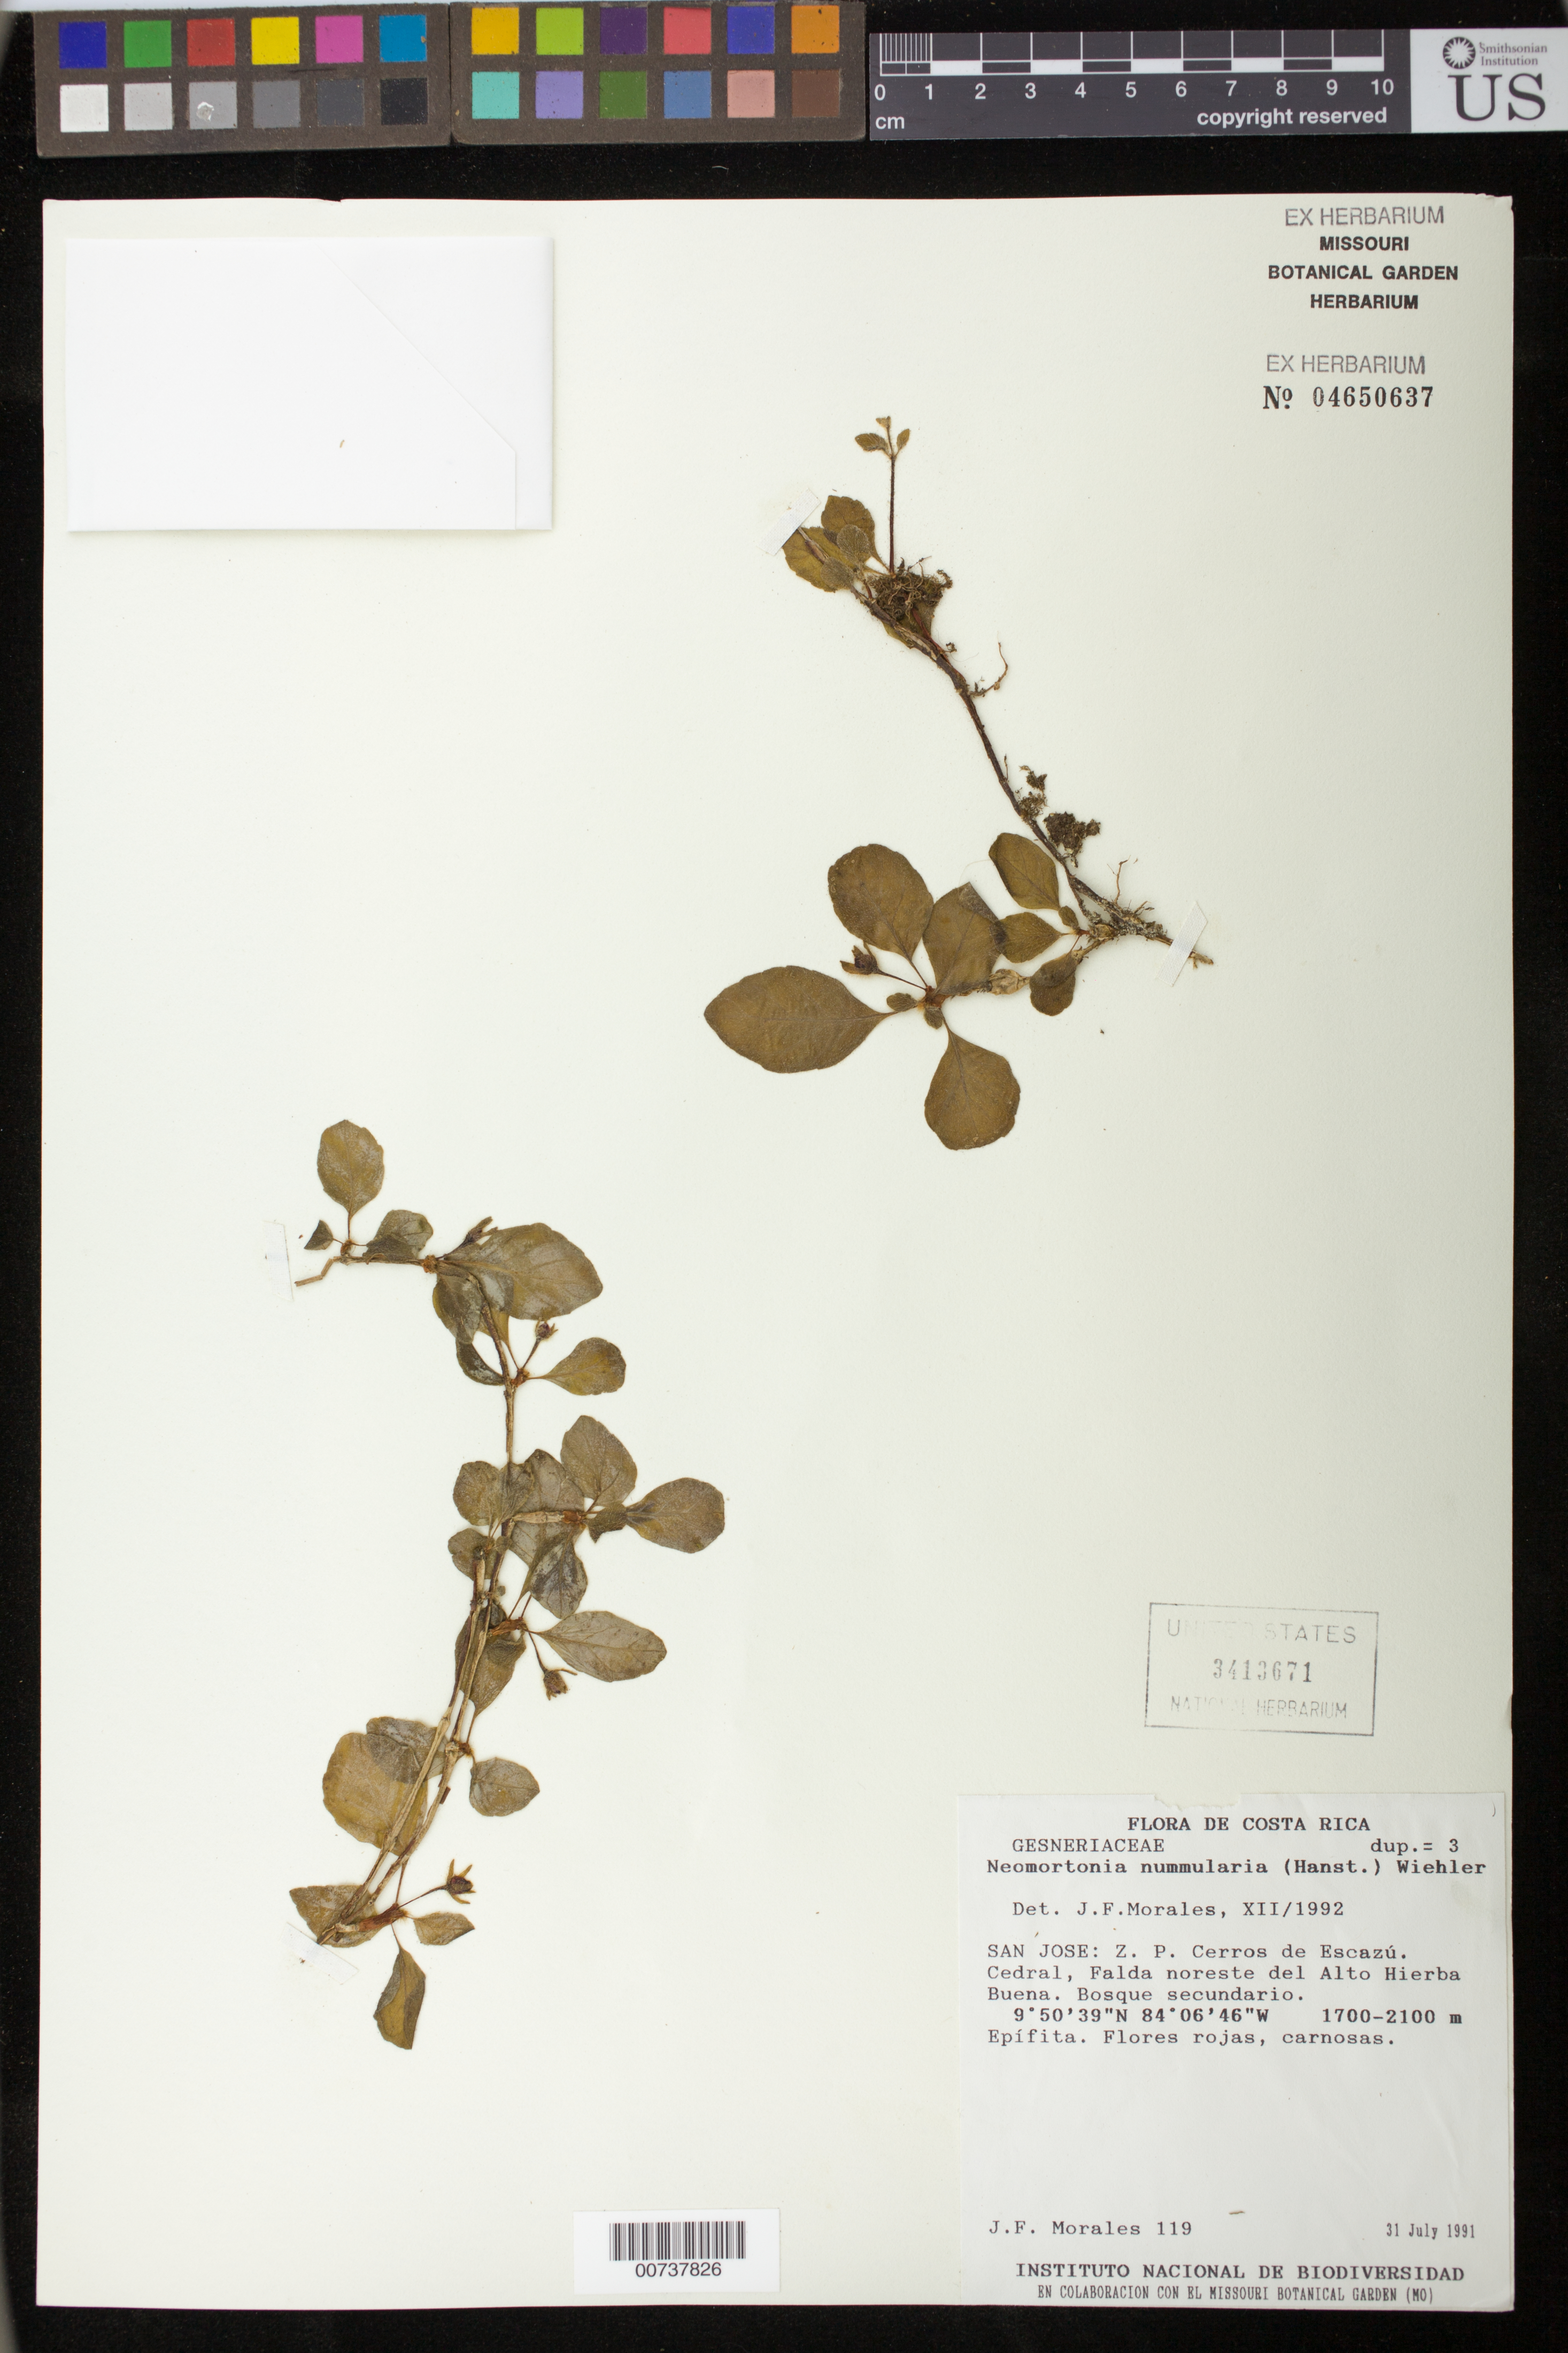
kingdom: Plantae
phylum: Tracheophyta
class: Magnoliopsida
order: Lamiales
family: Gesneriaceae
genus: Pachycaulos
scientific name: Pachycaulos nummularia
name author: (Hanst.) J.L. Clark & J.F. Sm.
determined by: Skog, Laurence E.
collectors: J. Morales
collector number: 119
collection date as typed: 31 Jul 1991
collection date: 1991-07-31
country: Costa Rica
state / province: San José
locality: Z.P. Cerros de Escazú, Cedral, Falda noreste del Alto Hierba Buena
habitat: Bosque secundario.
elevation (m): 1700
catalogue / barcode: US 3413671